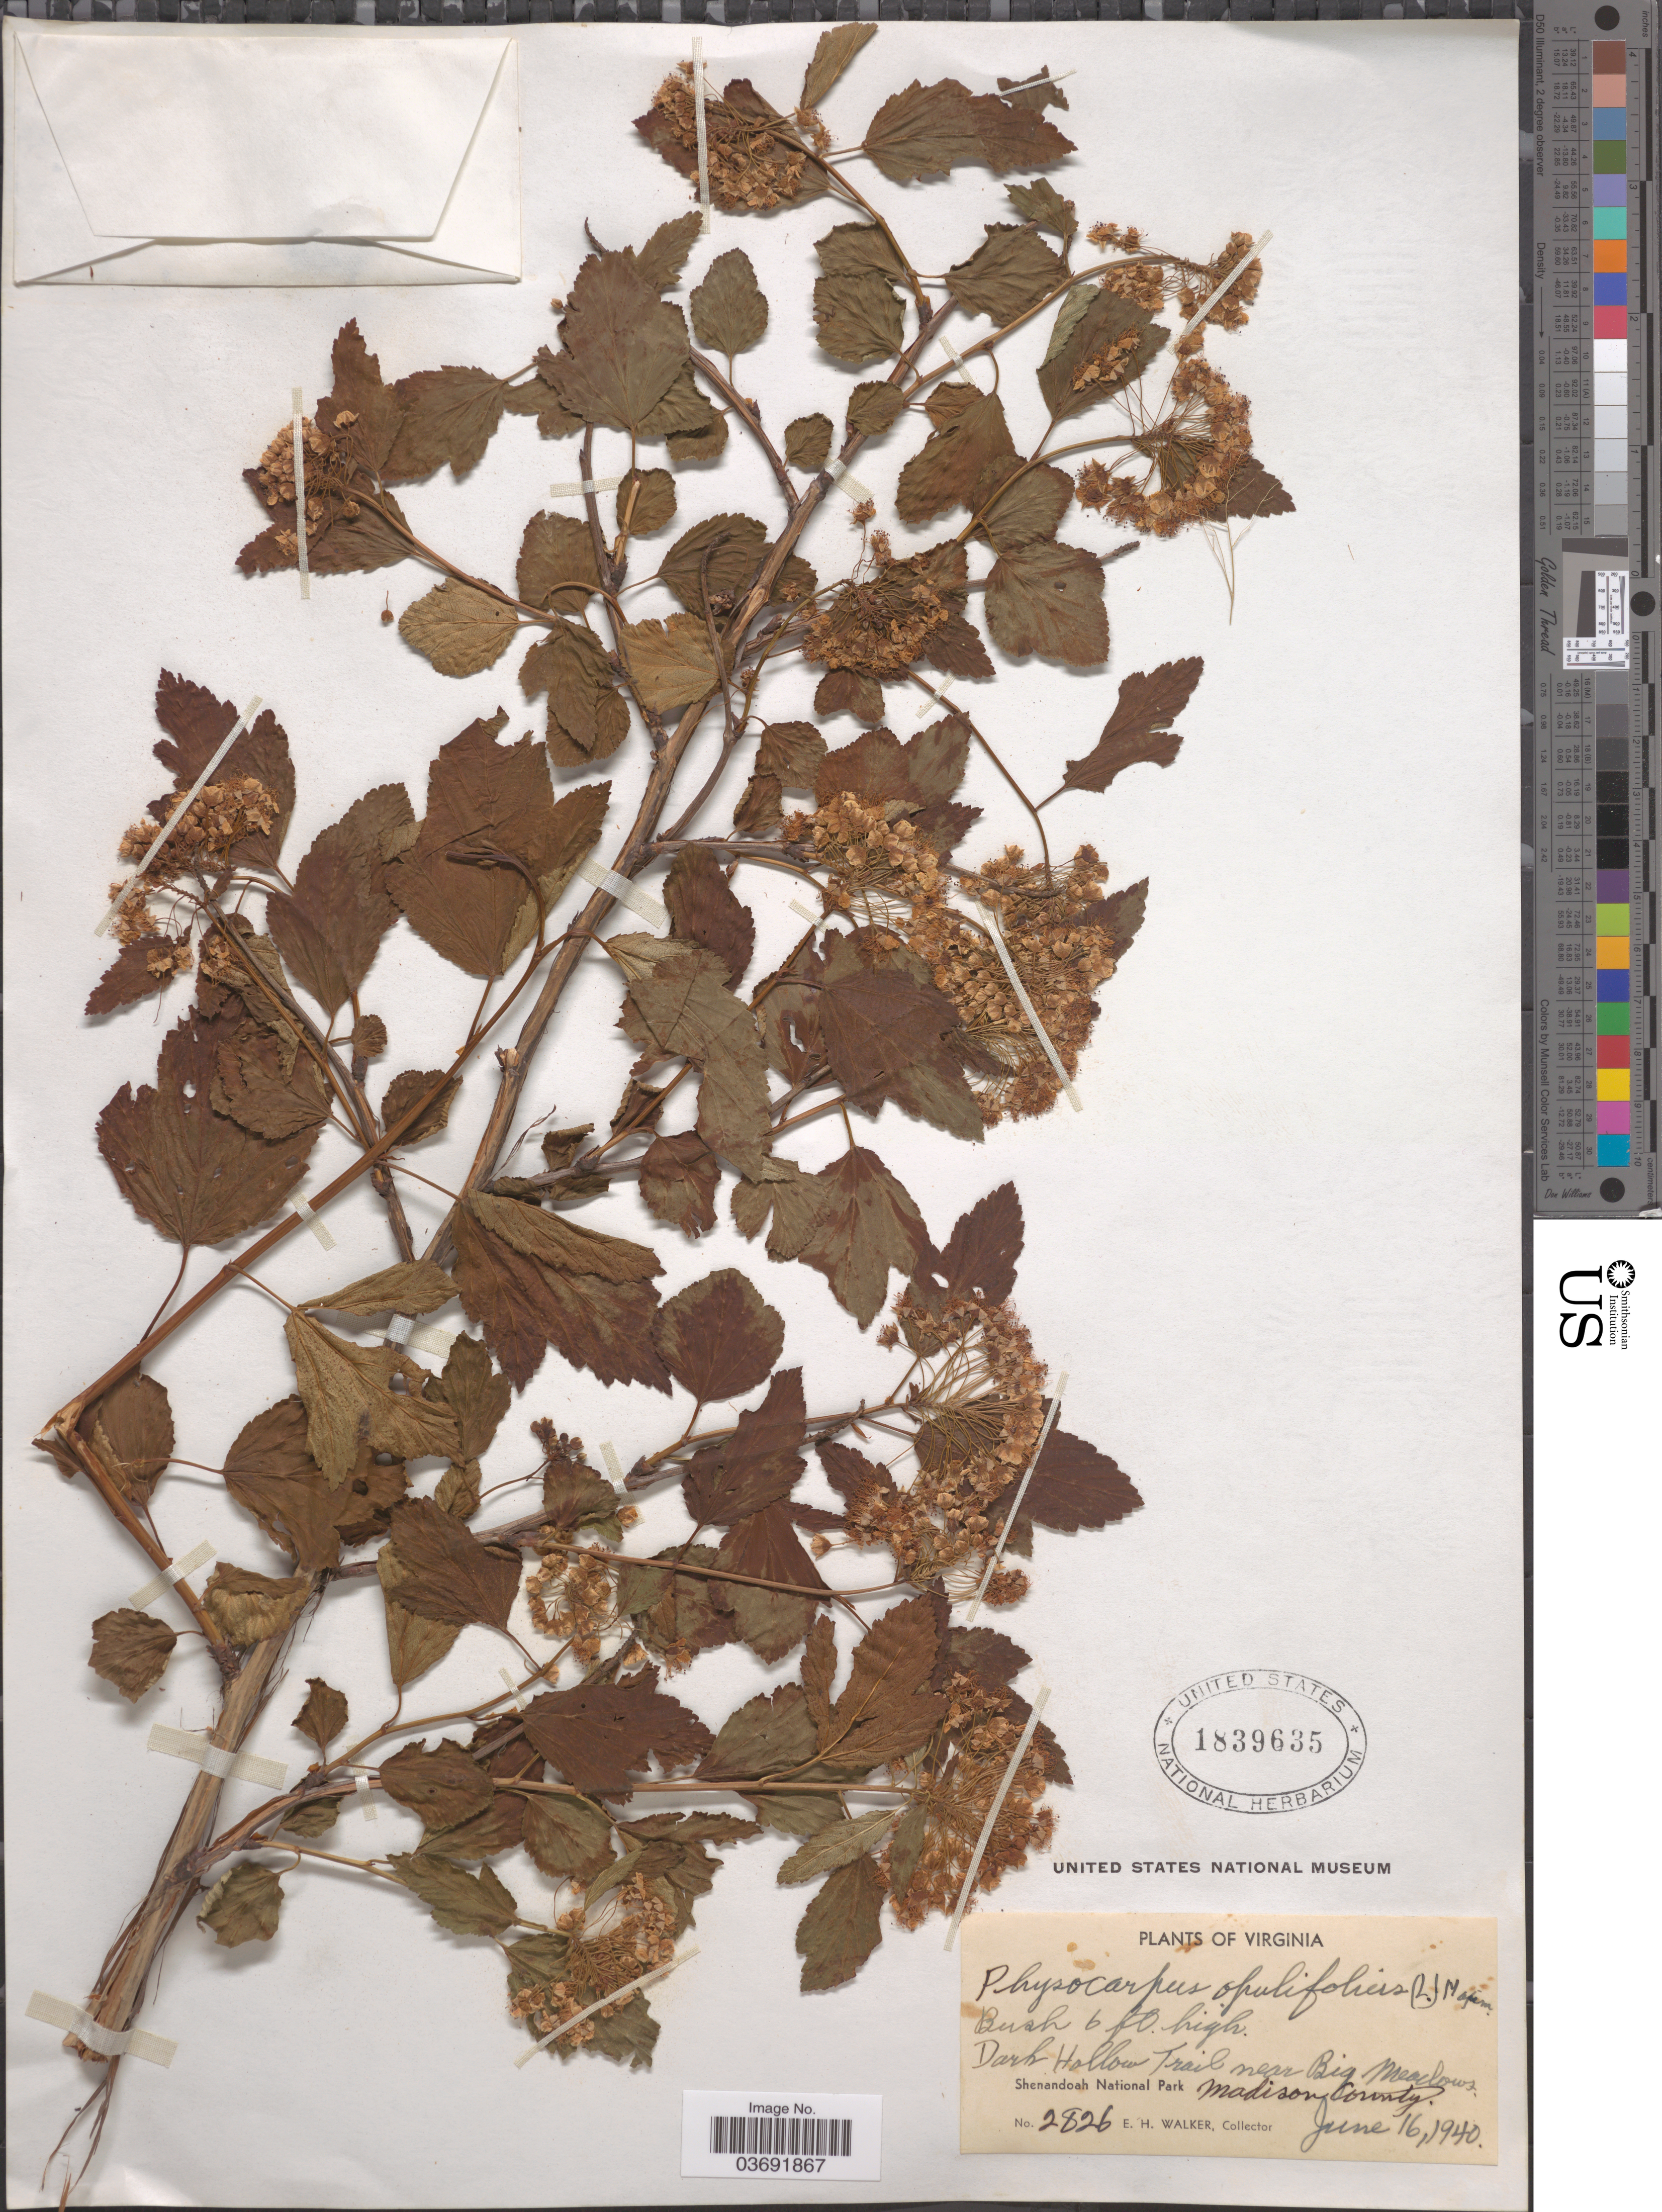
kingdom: Plantae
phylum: Tracheophyta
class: Magnoliopsida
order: Rosales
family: Rosaceae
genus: Physocarpus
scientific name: Physocarpus opulifolius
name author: (L.) Maxim.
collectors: E. H. Walker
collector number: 2826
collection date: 1940-06-16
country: United States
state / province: Virginia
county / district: Madison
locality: Dark Hallow Trail near Big Meadows. Shenandoah National Park. Madison County.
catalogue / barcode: US 1839635